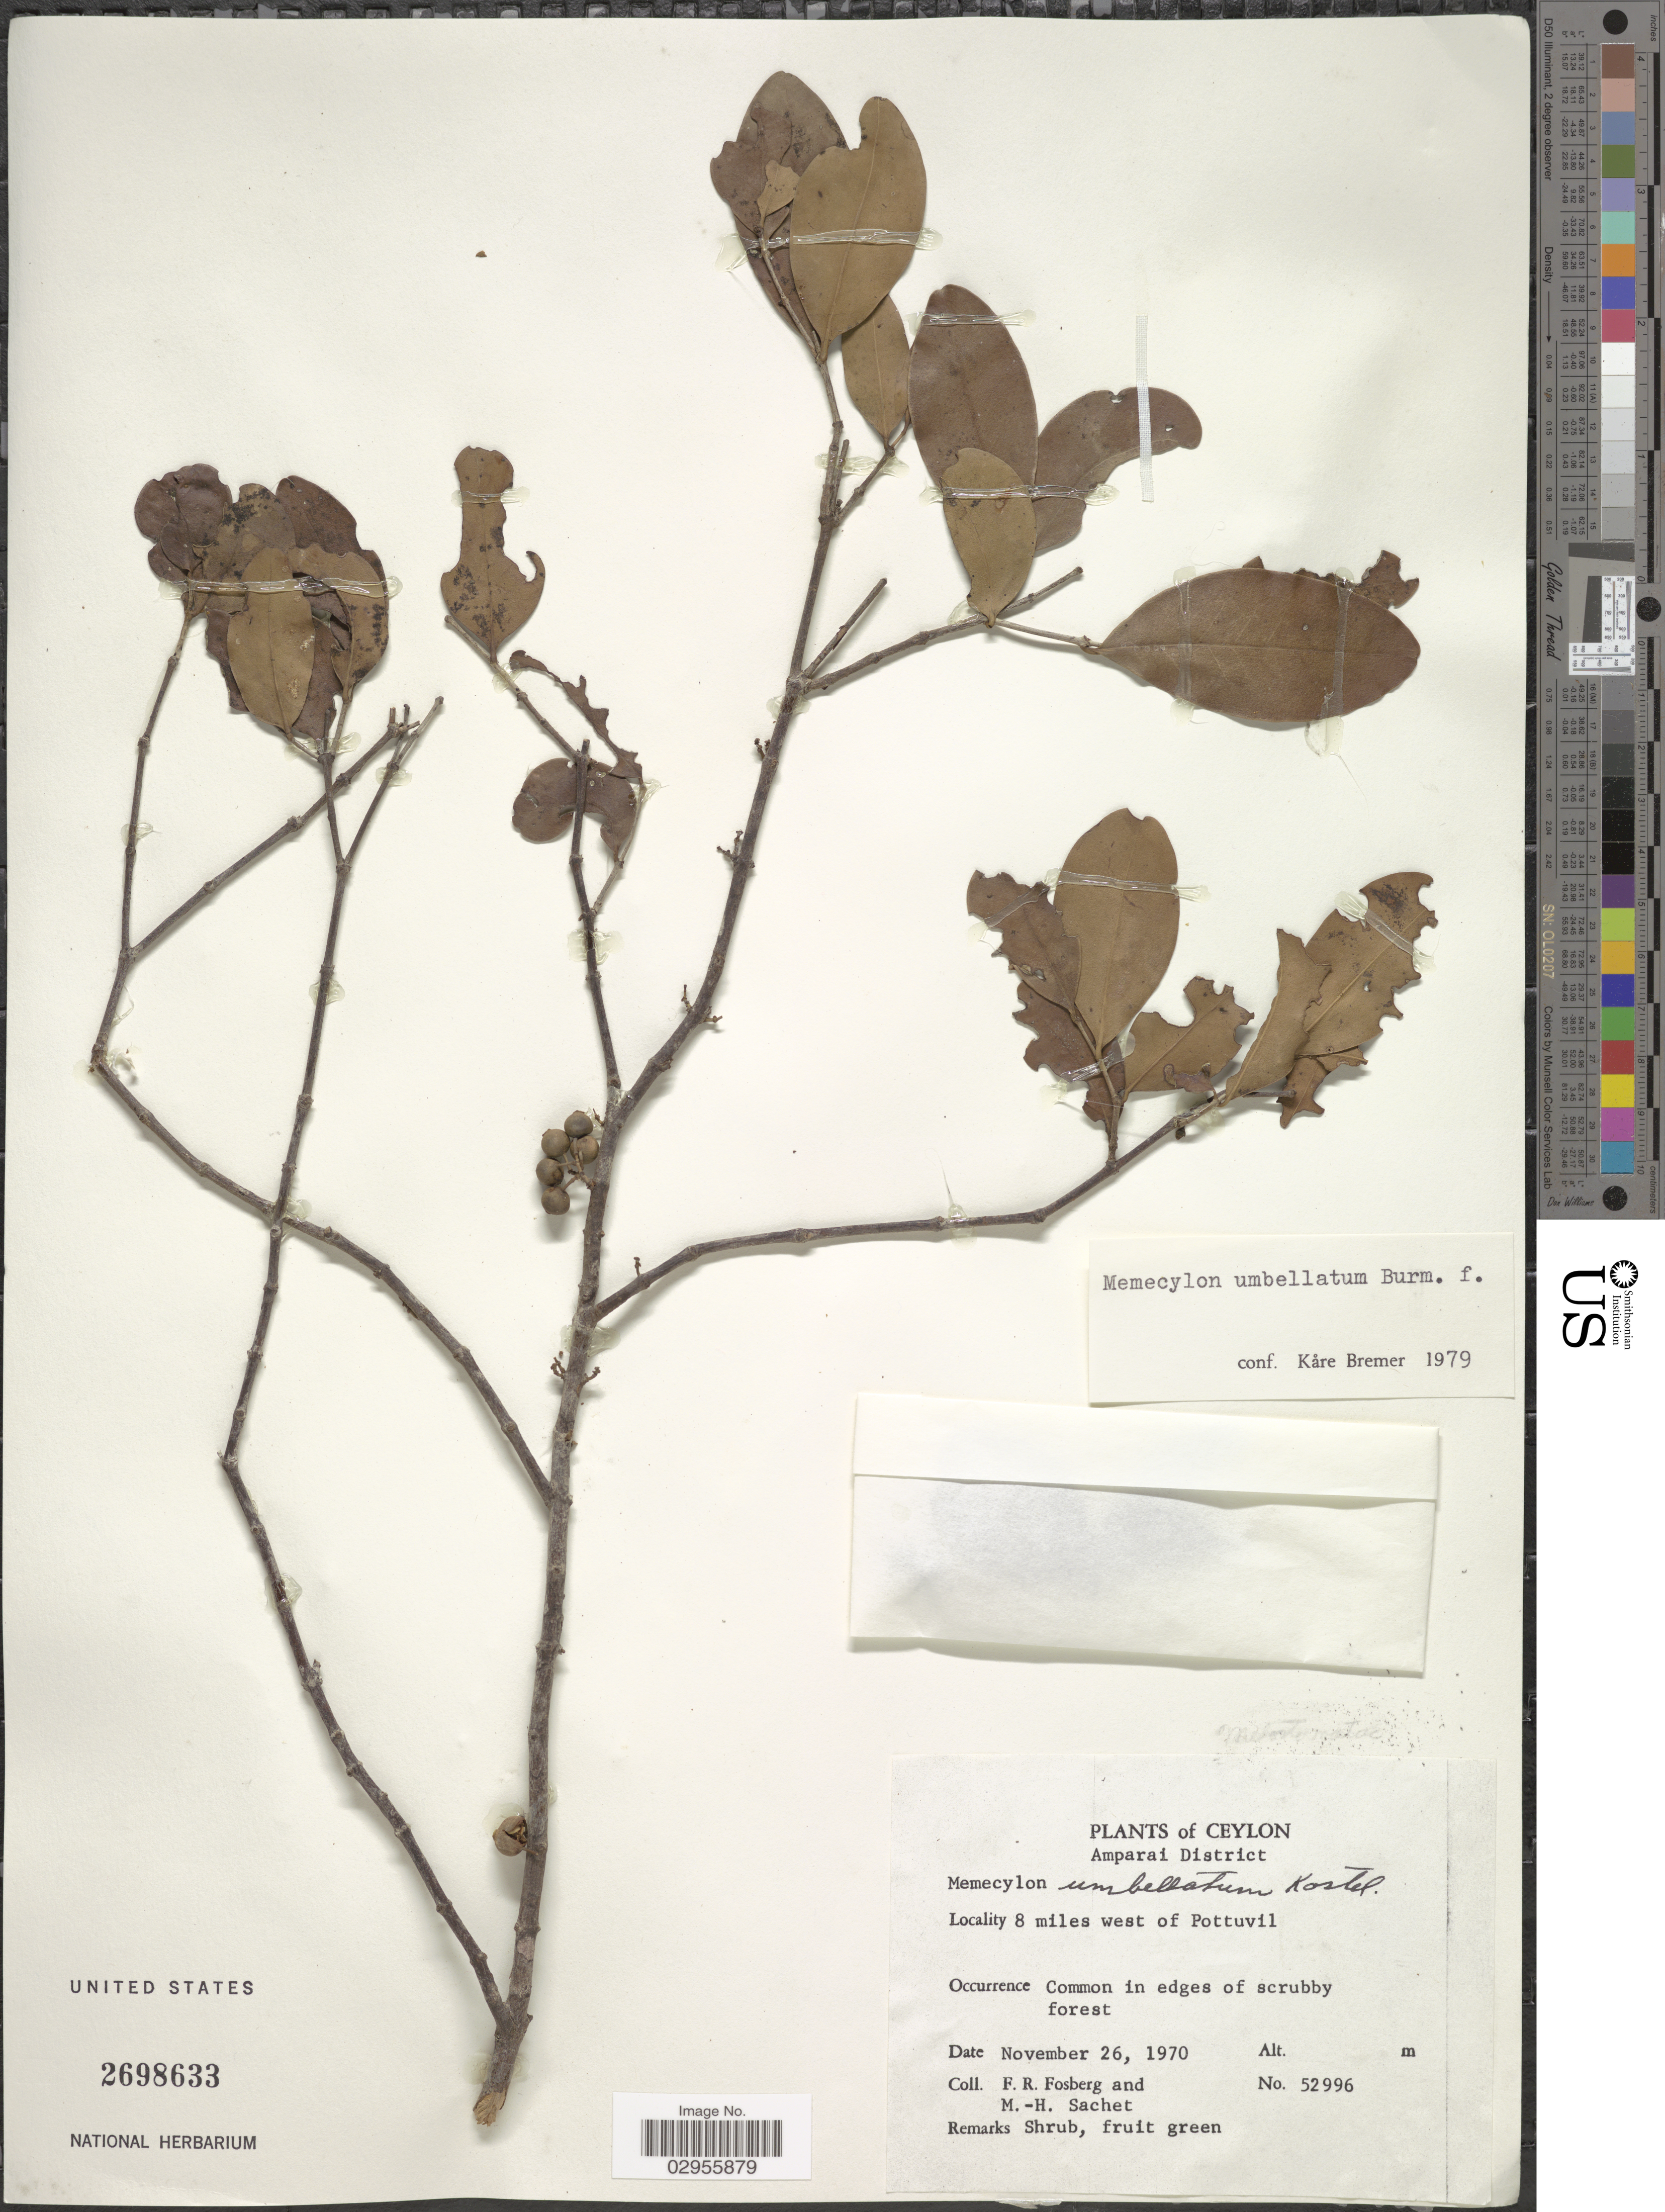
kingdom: Plantae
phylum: Tracheophyta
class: Magnoliopsida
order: Myrtales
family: Melastomataceae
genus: Memecylon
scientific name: Memecylon umbellatum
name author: Burm. f.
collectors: F. R. Fosberg & M.-H. Sachet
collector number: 52996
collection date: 1970-11-26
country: Sri Lanka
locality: Ceylon. Amparai District. 8 miles west of Pottuvil.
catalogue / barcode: US 2698633